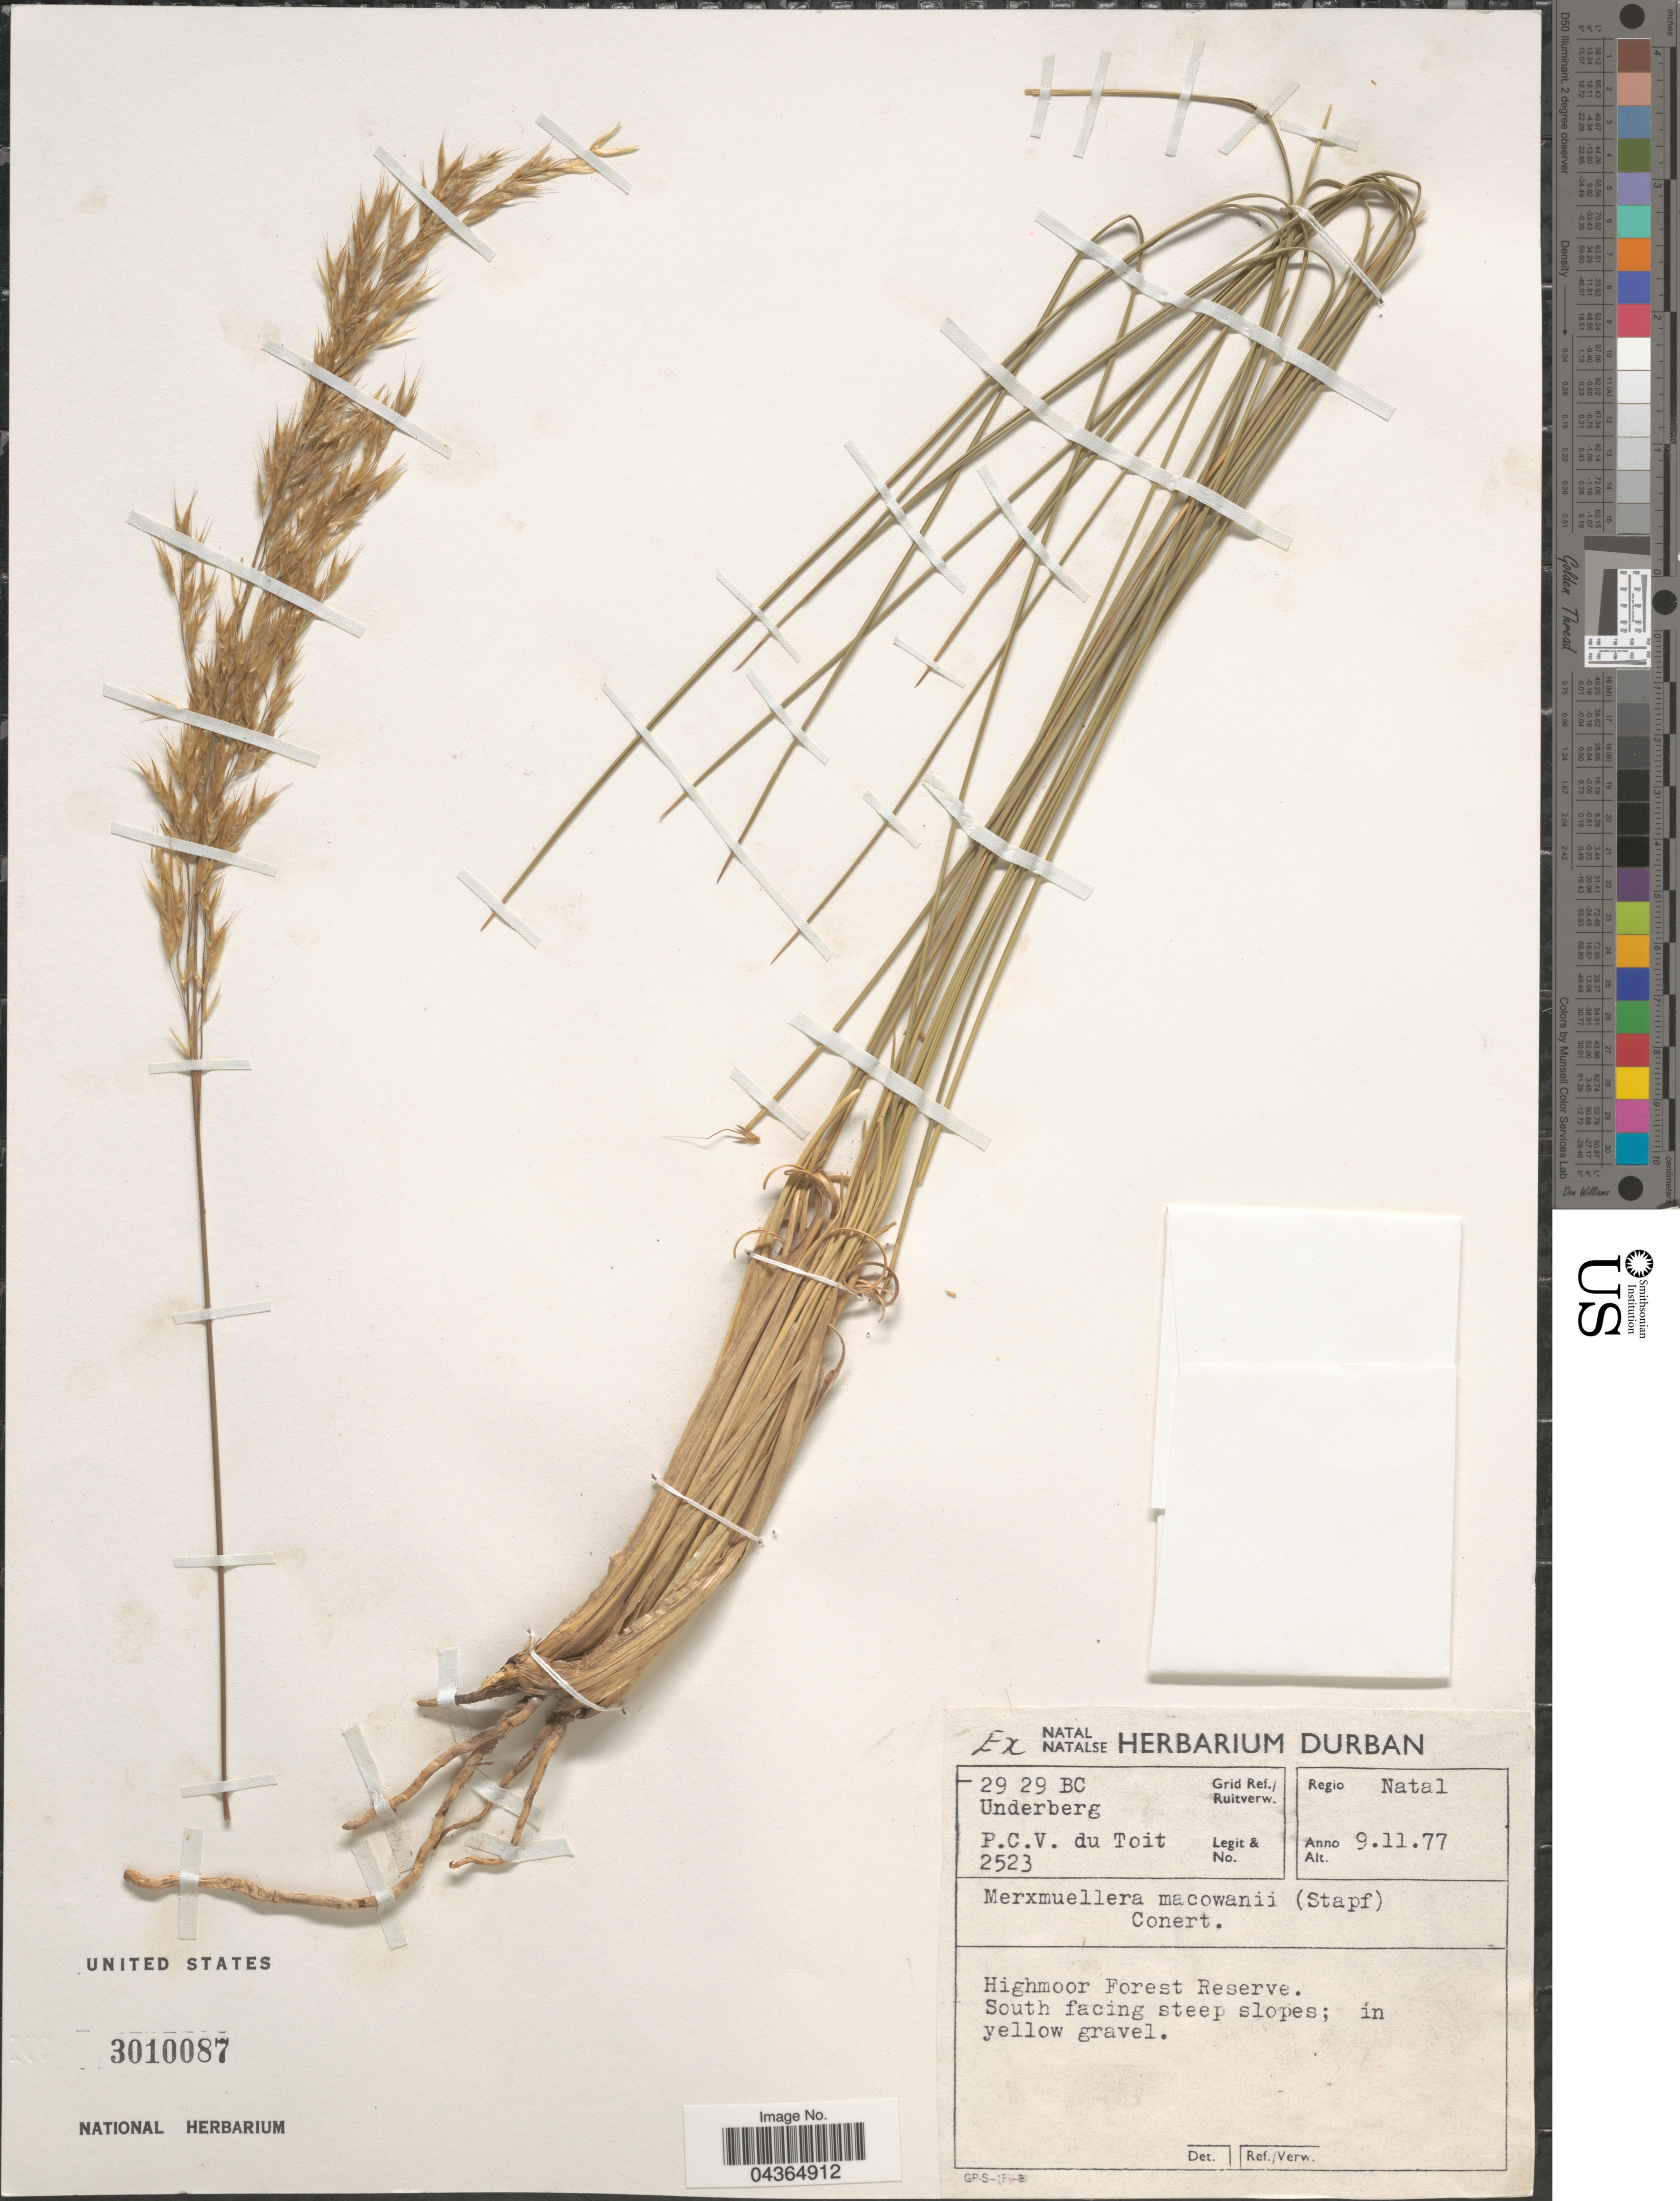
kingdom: Plantae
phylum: Tracheophyta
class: Liliopsida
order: Poales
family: Poaceae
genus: Merxmuellera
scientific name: Merxmuellera macowanii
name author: (Stapf) Conert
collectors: P. Du Toit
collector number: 2523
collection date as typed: Transcribed d/m/y: 9/11/77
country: South Africa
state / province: KwaZulu-Natal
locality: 29 29 BC Underberg Grid Ref./Ruitverw. Regio Natal. Highmoor Forest Reserve. South facing steep slopes.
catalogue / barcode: US 3010087